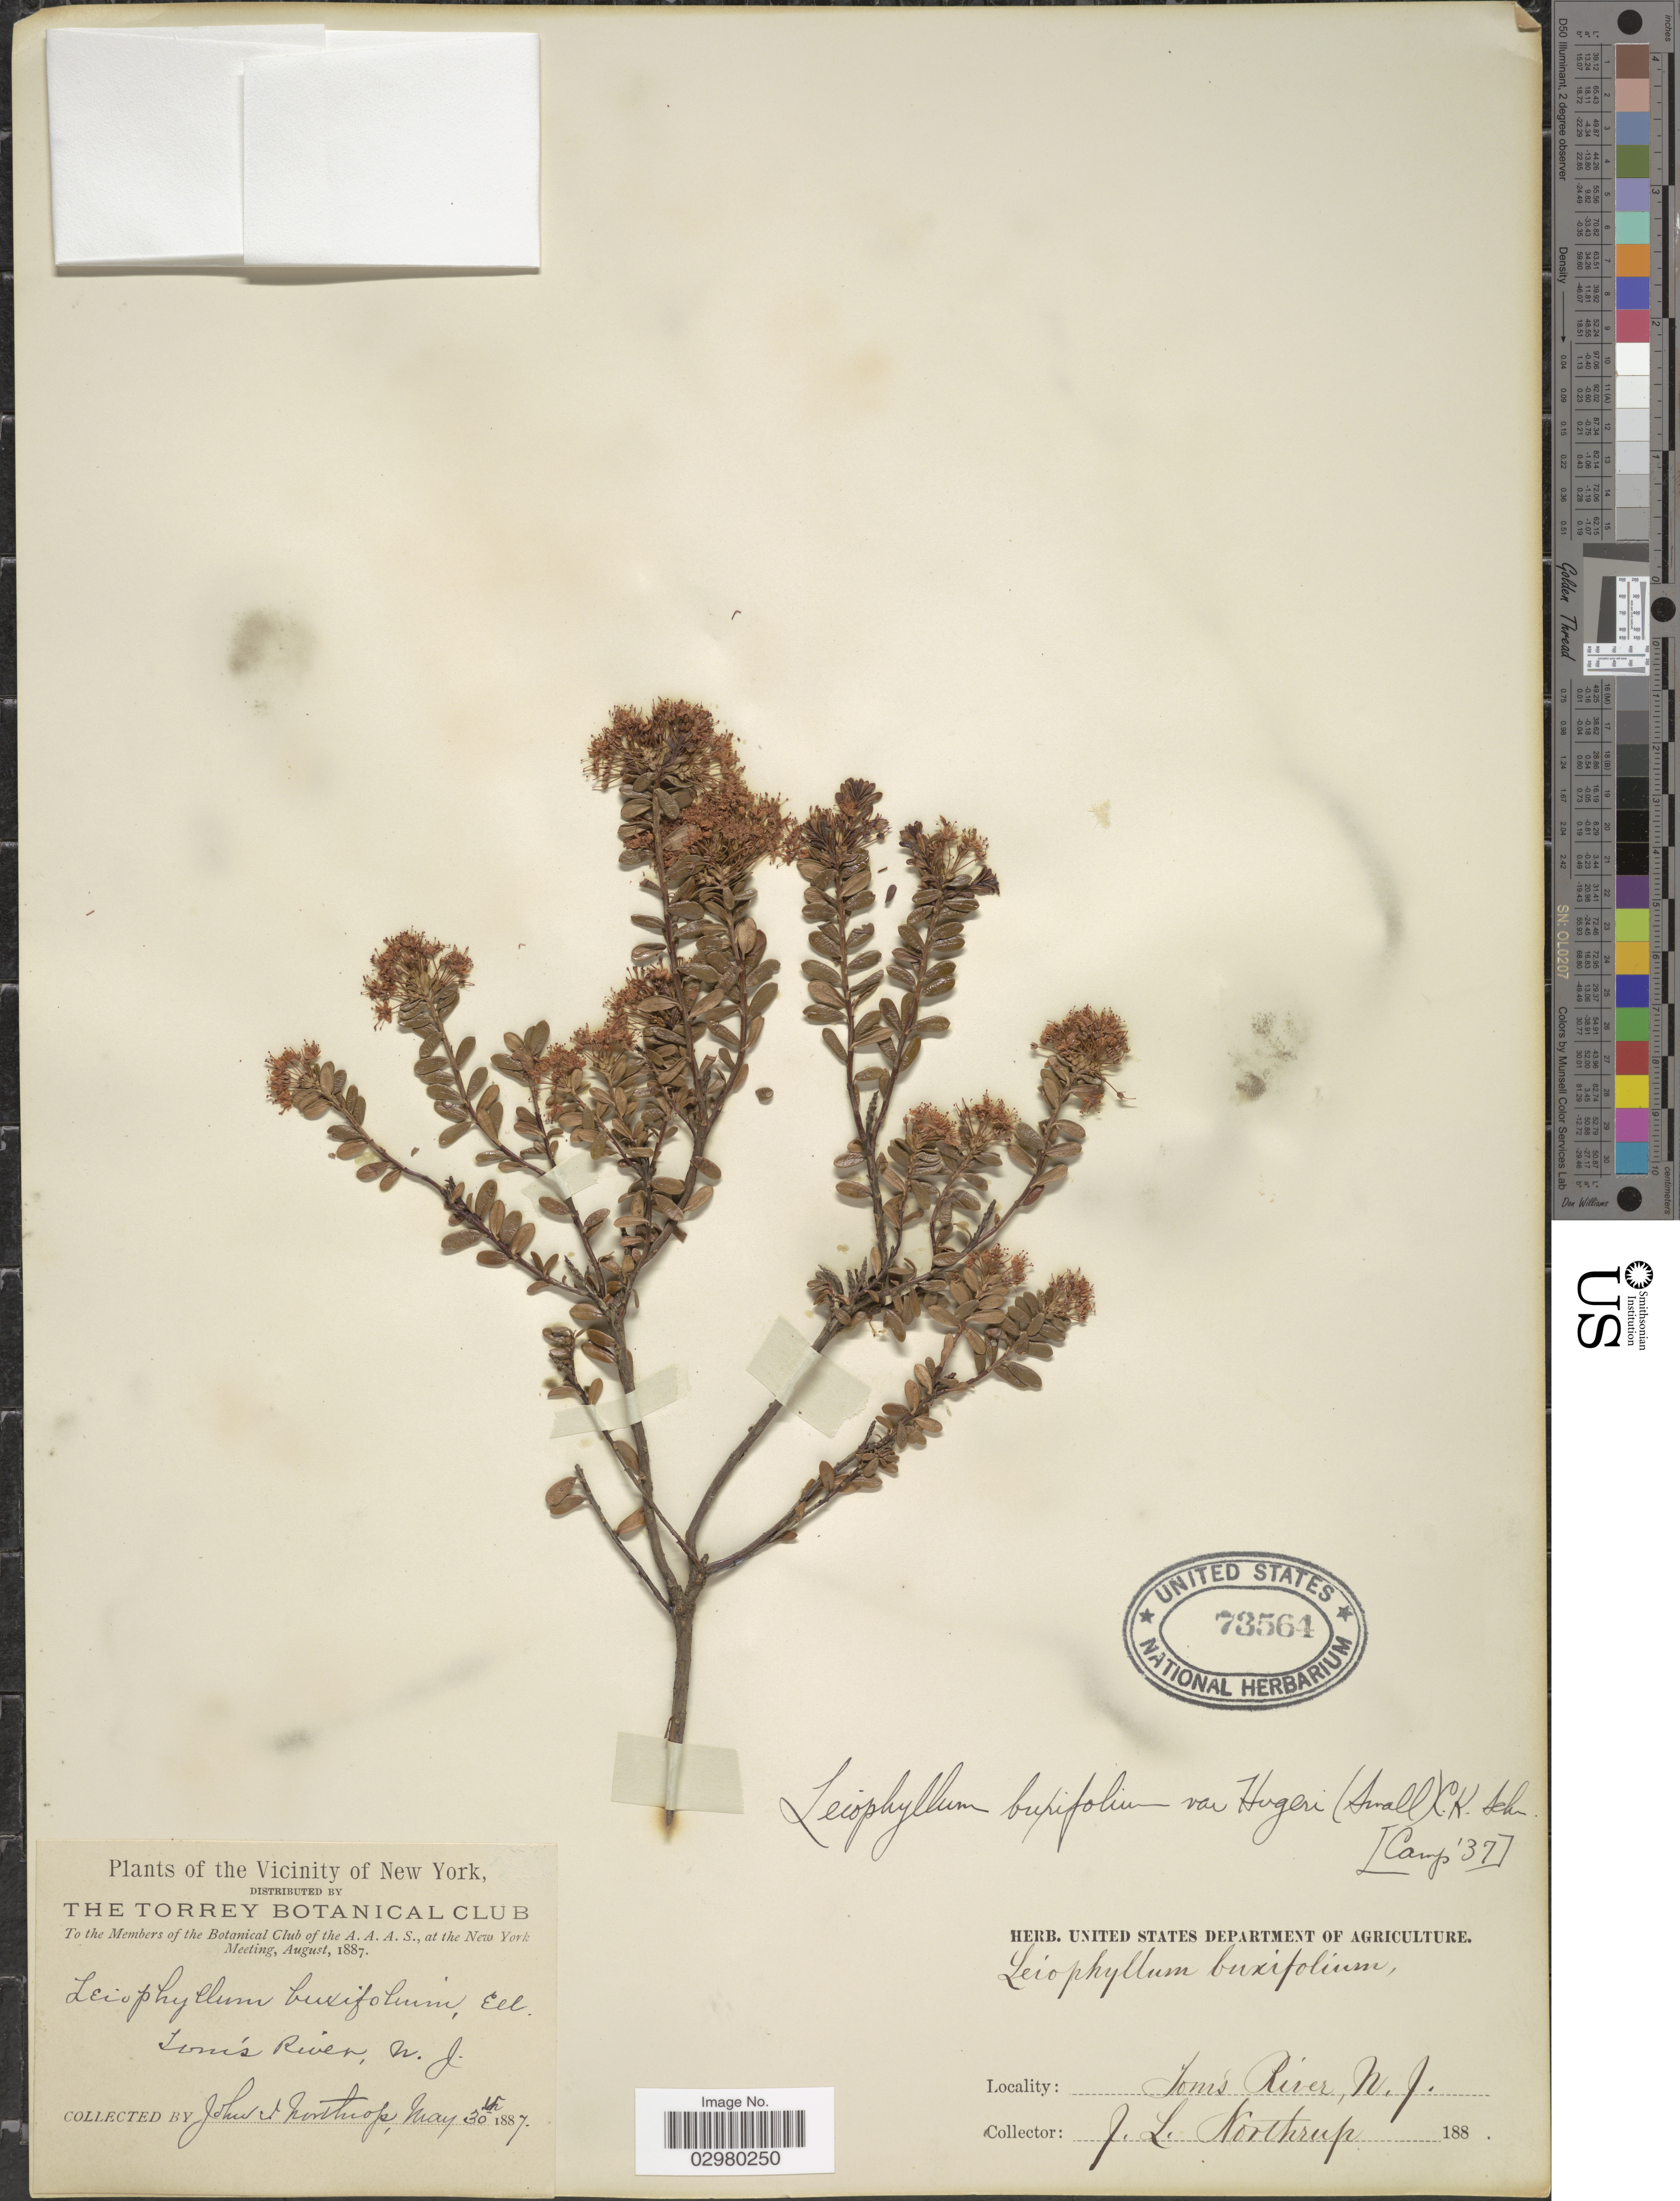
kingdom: Plantae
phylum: Tracheophyta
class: Magnoliopsida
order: Ericales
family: Ericaceae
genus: Leiophyllum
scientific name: Leiophyllum buxifolium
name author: (Bergius) Elliott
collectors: J. Northrup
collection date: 1887-05-30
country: United States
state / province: New Jersey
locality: Tom's River.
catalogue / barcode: US 73564